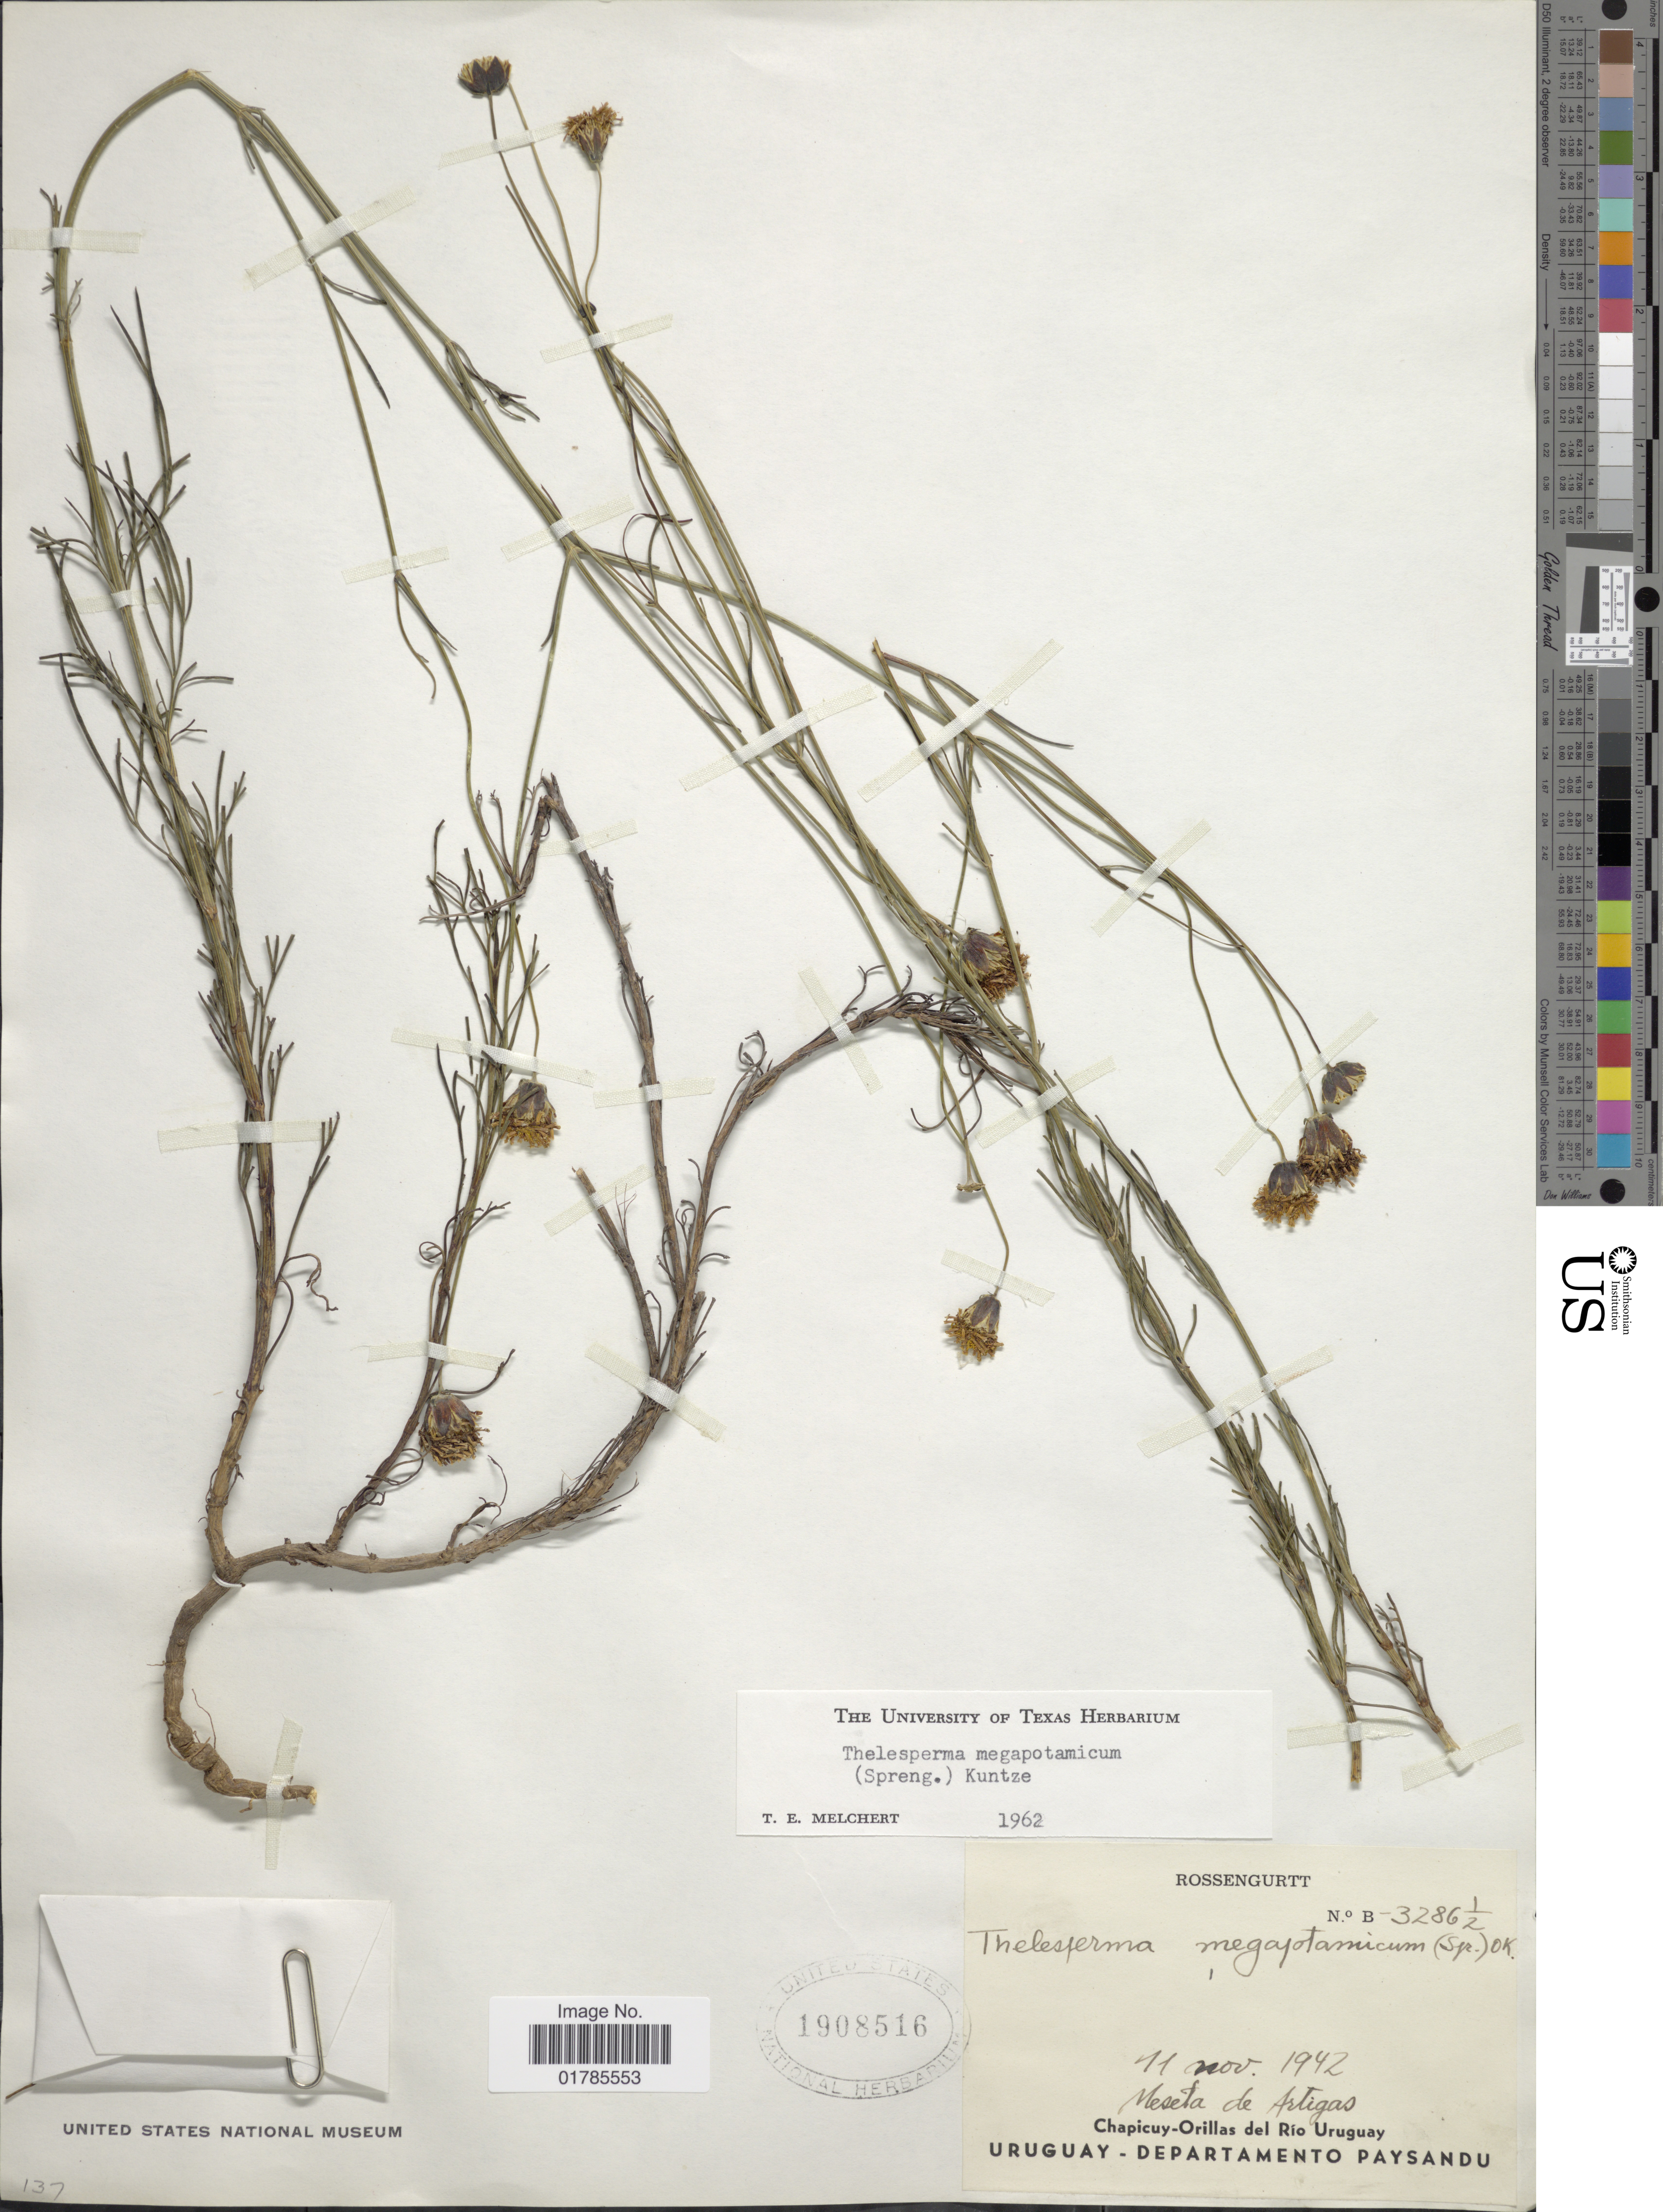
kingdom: Plantae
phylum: Tracheophyta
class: Magnoliopsida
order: Asterales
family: Asteraceae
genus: Thelesperma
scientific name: Thelesperma megapotamicum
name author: (Spreng.) Herter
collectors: -- Rosengurtt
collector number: B3286½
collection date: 1942-11-11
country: Uruguay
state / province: Paysandu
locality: Chapicuy- Orillas del Rio Uruguay, Meseta de Artigas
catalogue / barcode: US 1908516